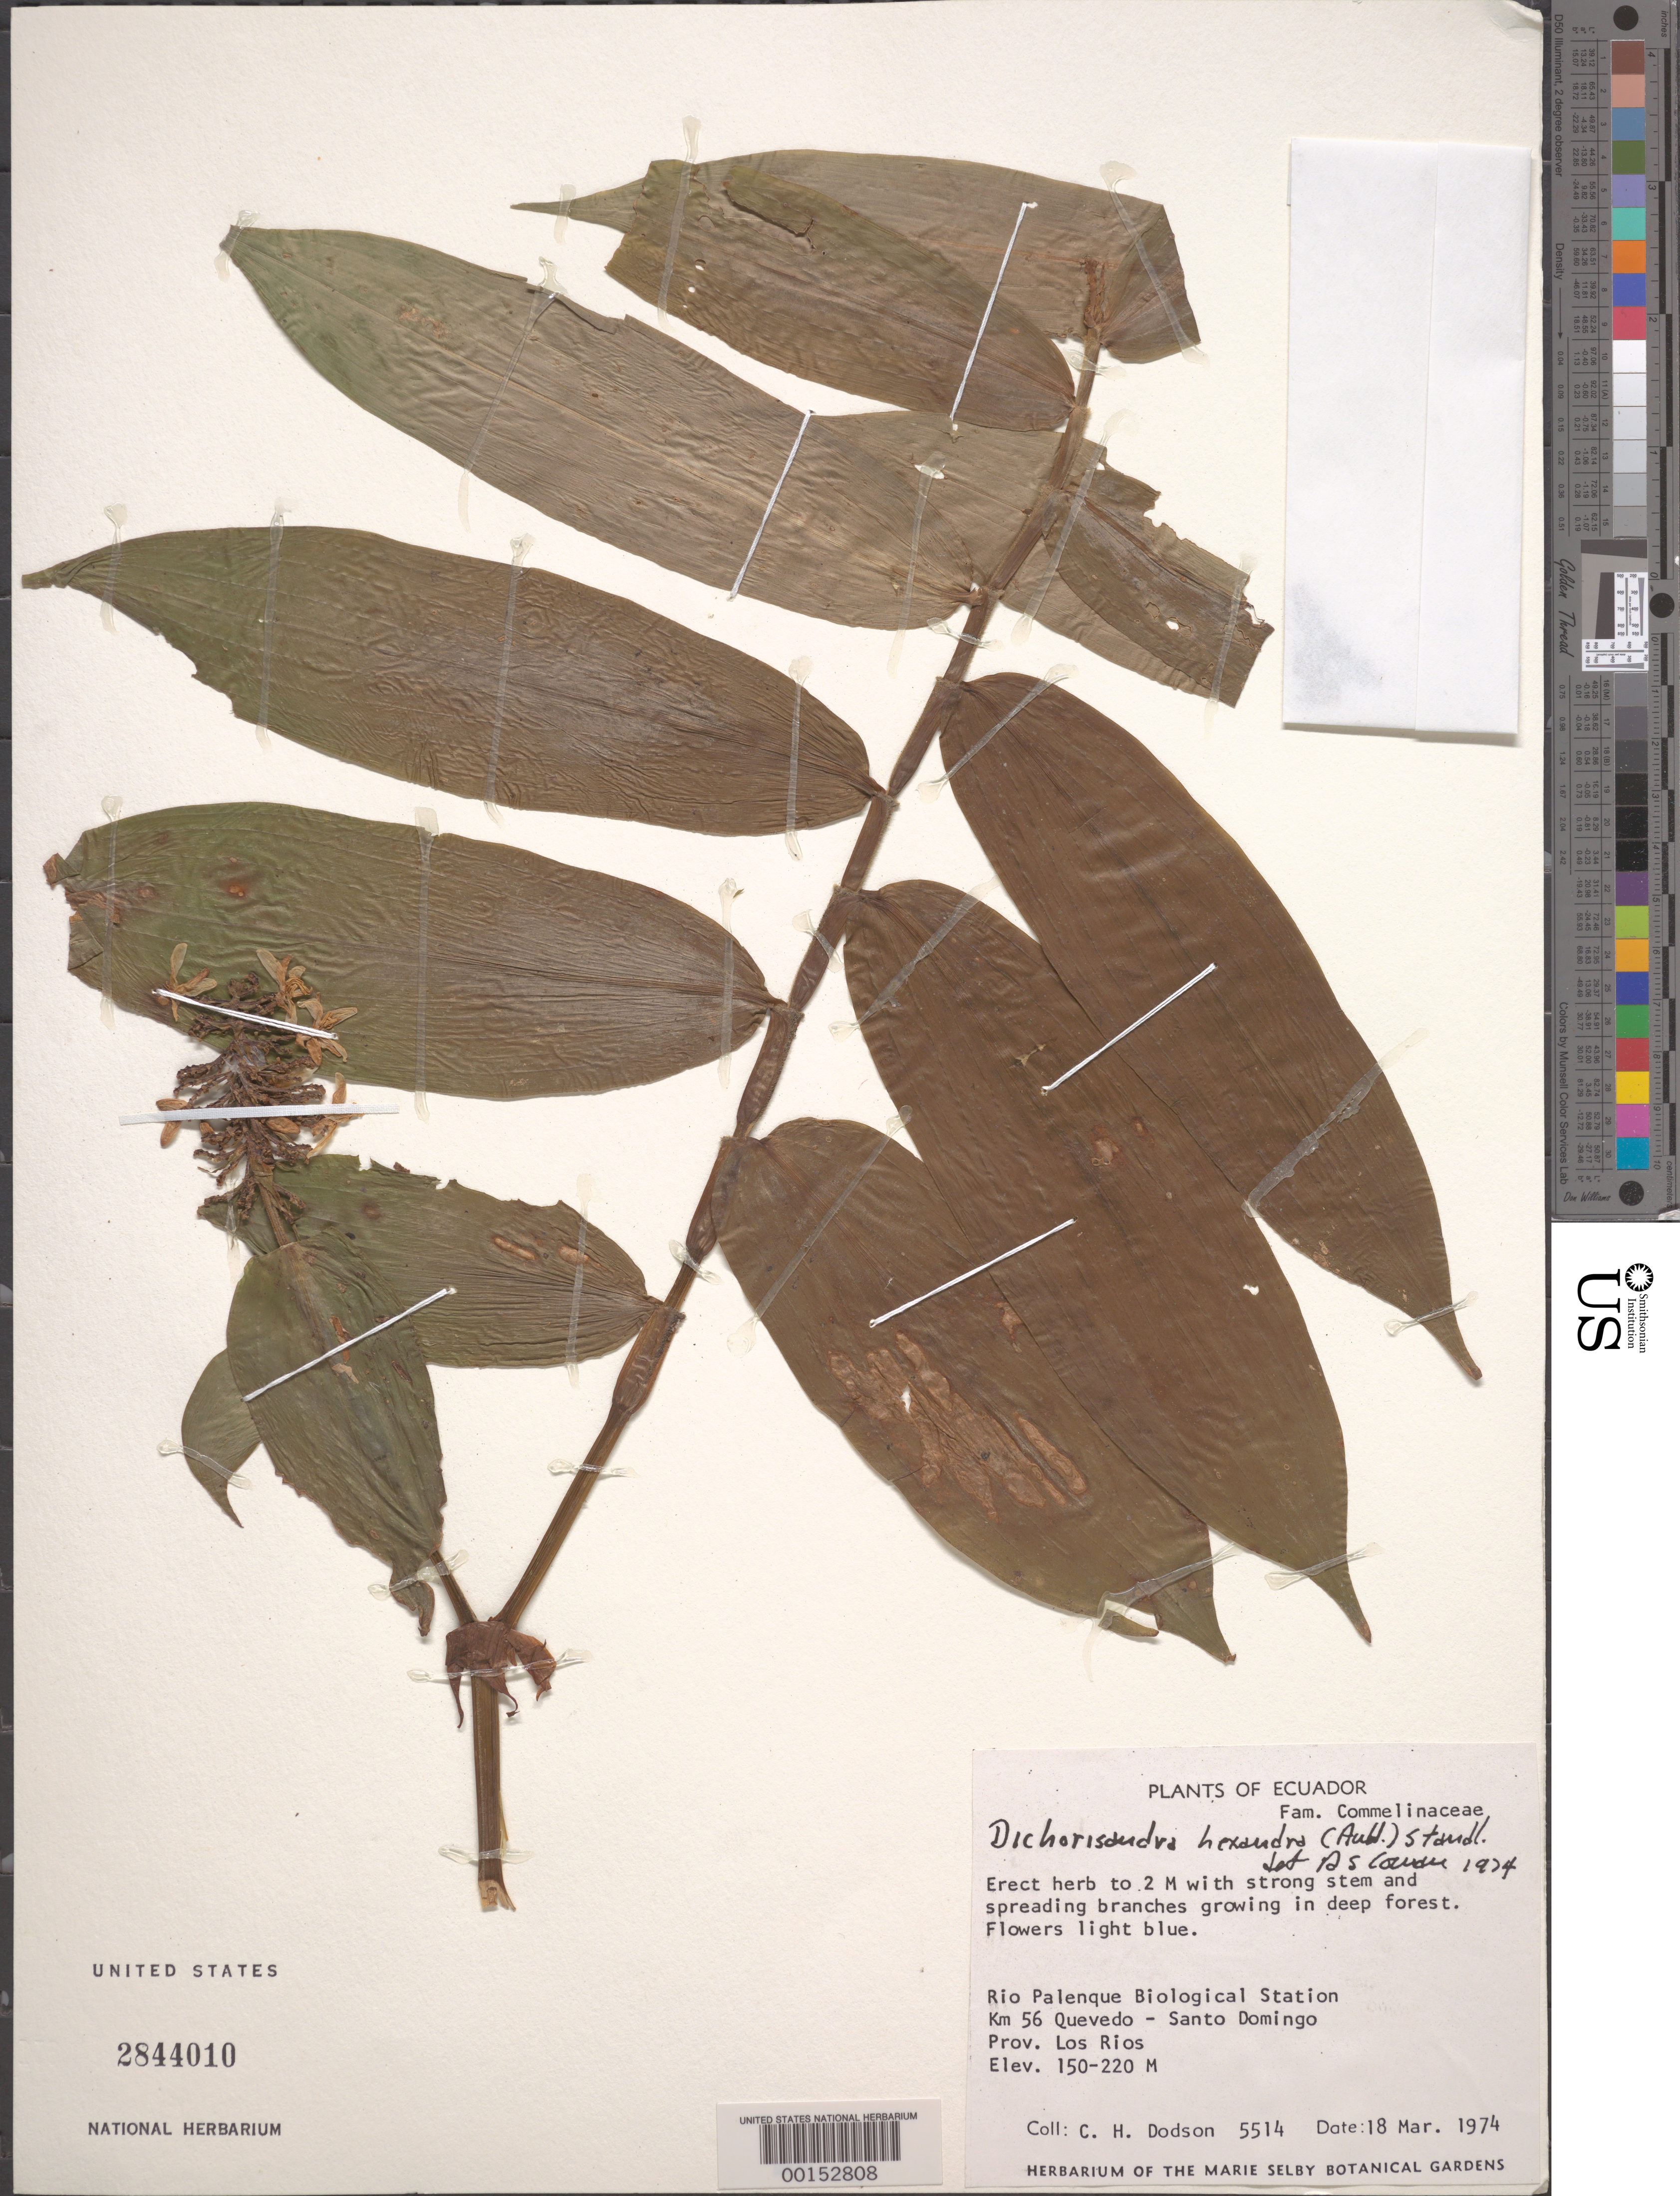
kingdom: Plantae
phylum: Tracheophyta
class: Liliopsida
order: Commelinales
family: Commelinaceae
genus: Dichorisandra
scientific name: Dichorisandra ulei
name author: J.F. Macbr.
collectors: C. H. Dodson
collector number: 5514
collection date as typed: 18 Mar 1974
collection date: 1974-03-18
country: Ecuador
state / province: Los Ríos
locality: Rio palenque Biological station, km 56 quevado-Santo Domingo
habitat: Deep forest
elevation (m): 150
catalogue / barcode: US 2844010